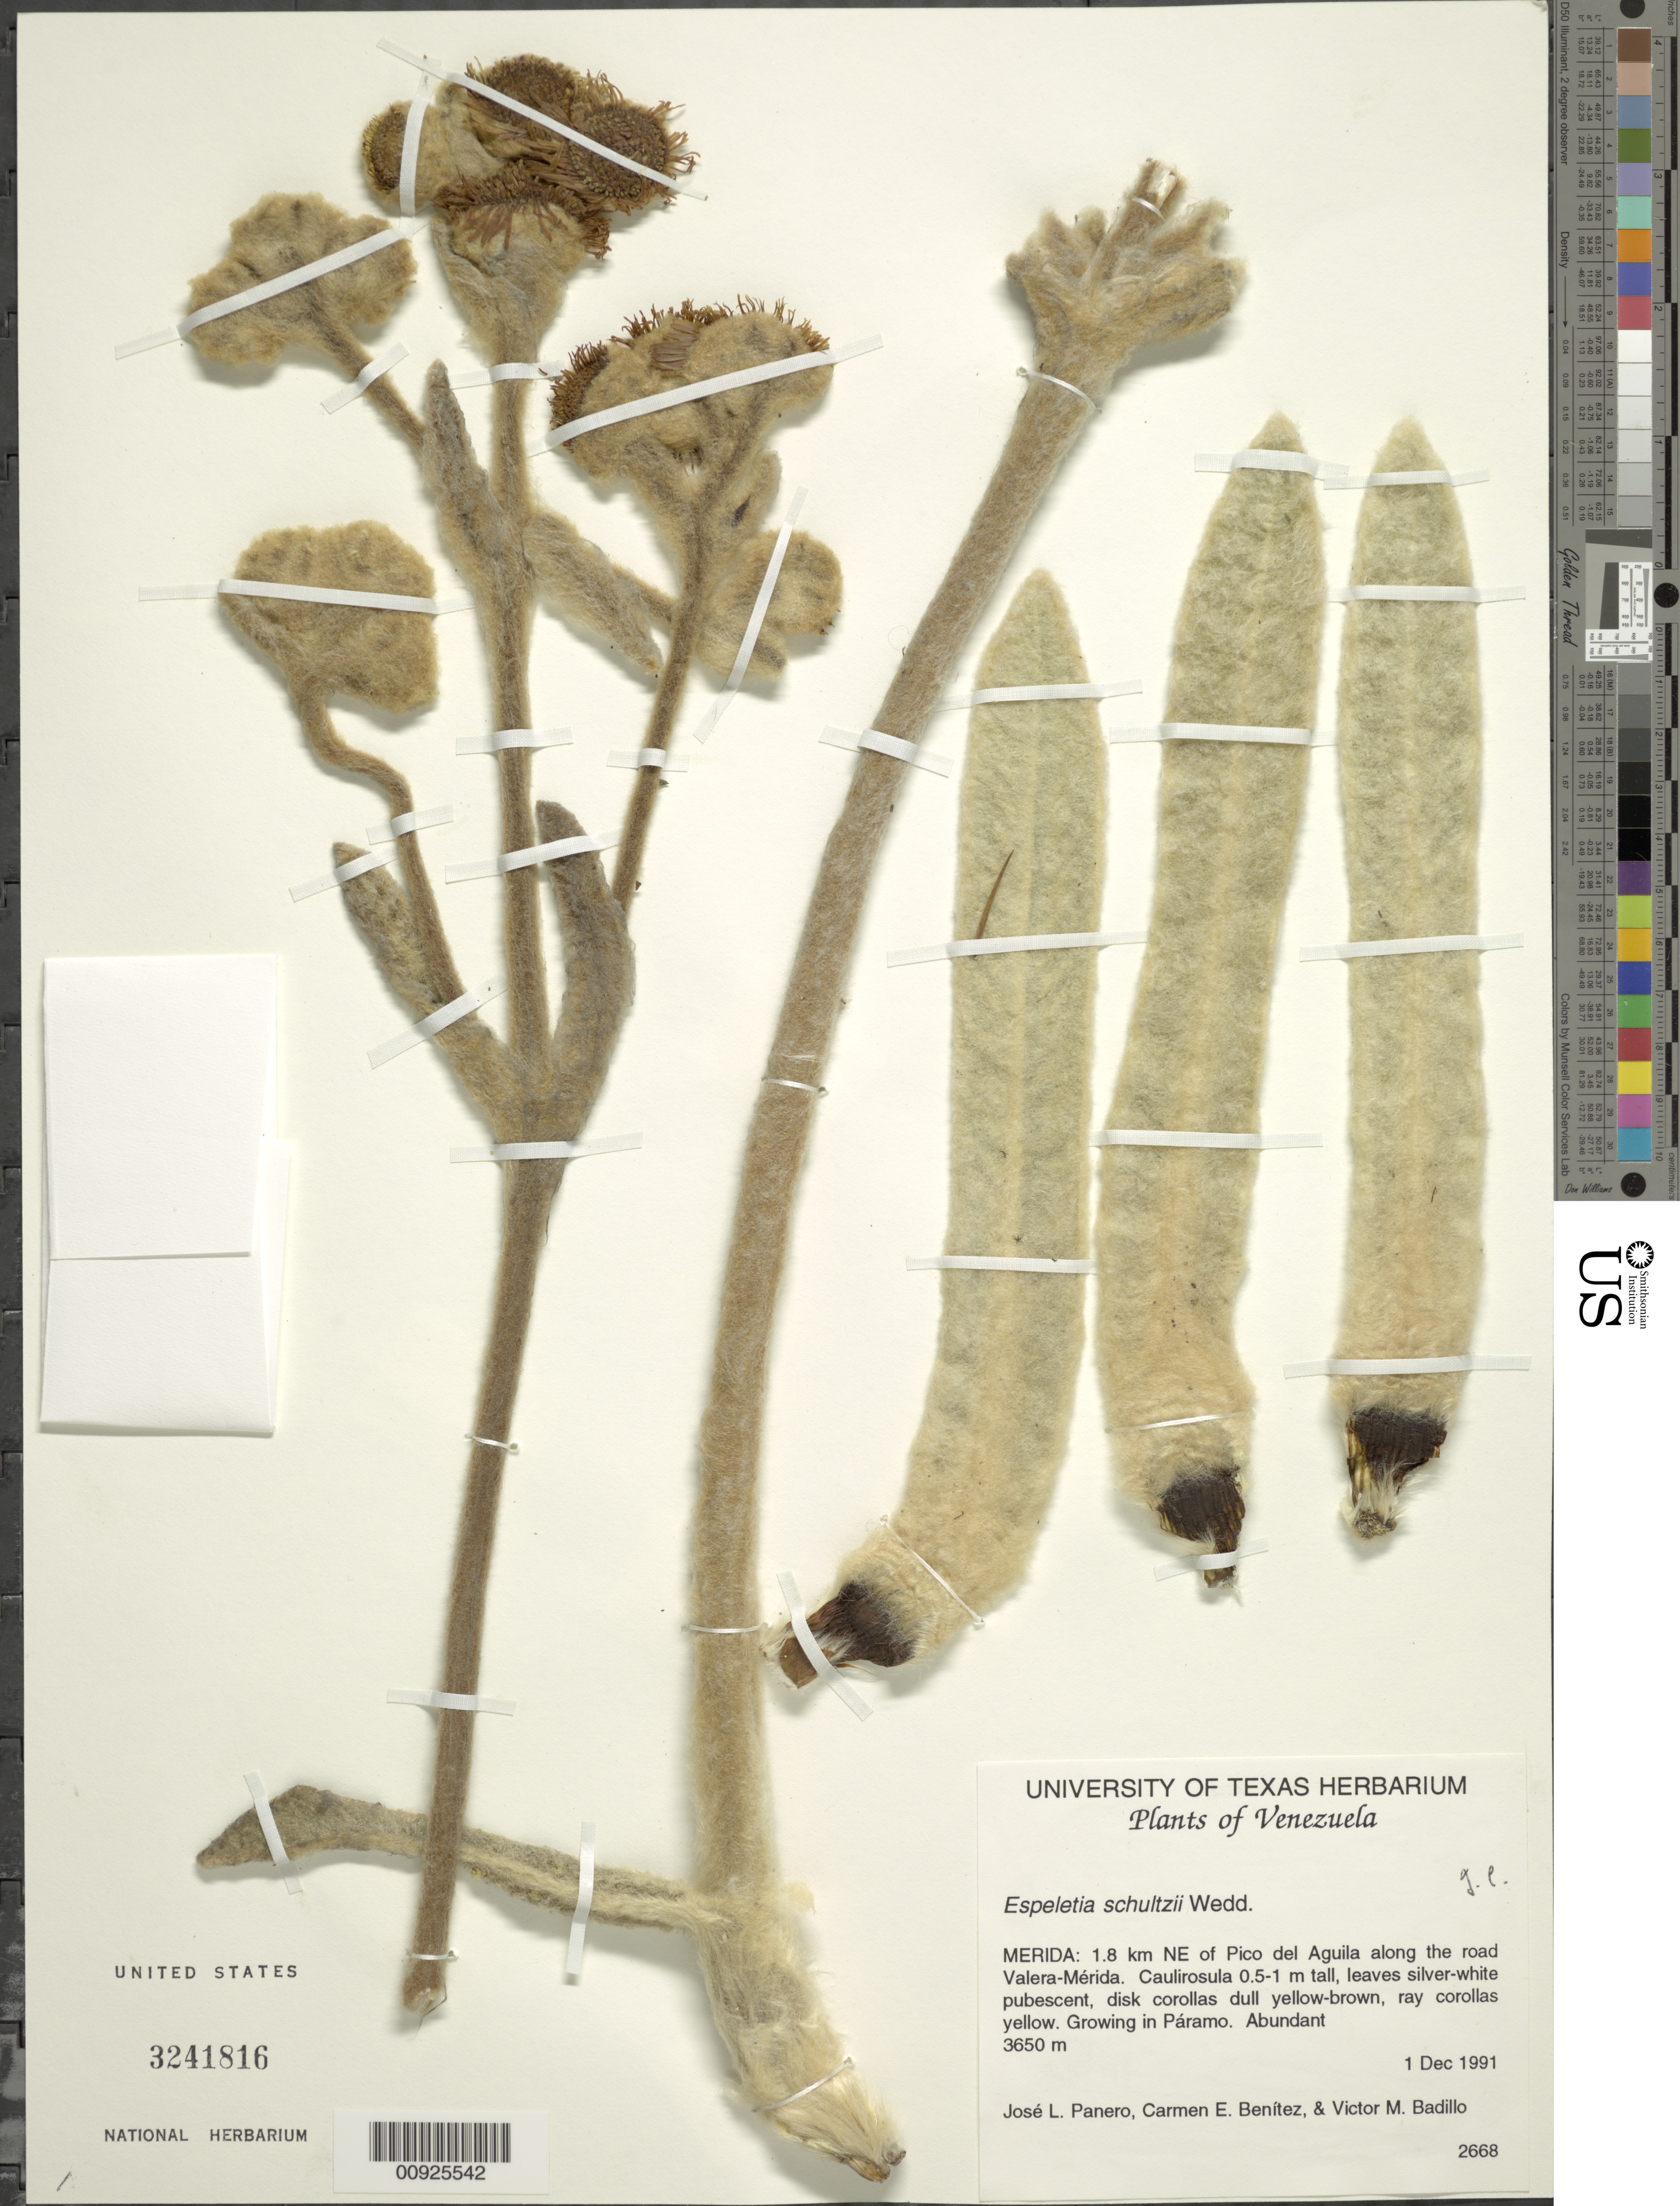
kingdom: Plantae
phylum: Tracheophyta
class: Magnoliopsida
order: Asterales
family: Asteraceae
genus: Espeletia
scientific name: Espeletia schultzii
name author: Wedd.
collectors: J. L. Panero, C. E. Benítez de Rojas & V. Badillo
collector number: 2668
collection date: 1991-12-01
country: Venezuela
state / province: Mérida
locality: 1.8 km NE of Pico del Aguila along the road Valera-Mérida.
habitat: Growing in Páramo. Abundant.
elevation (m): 3650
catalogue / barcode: US 3241816